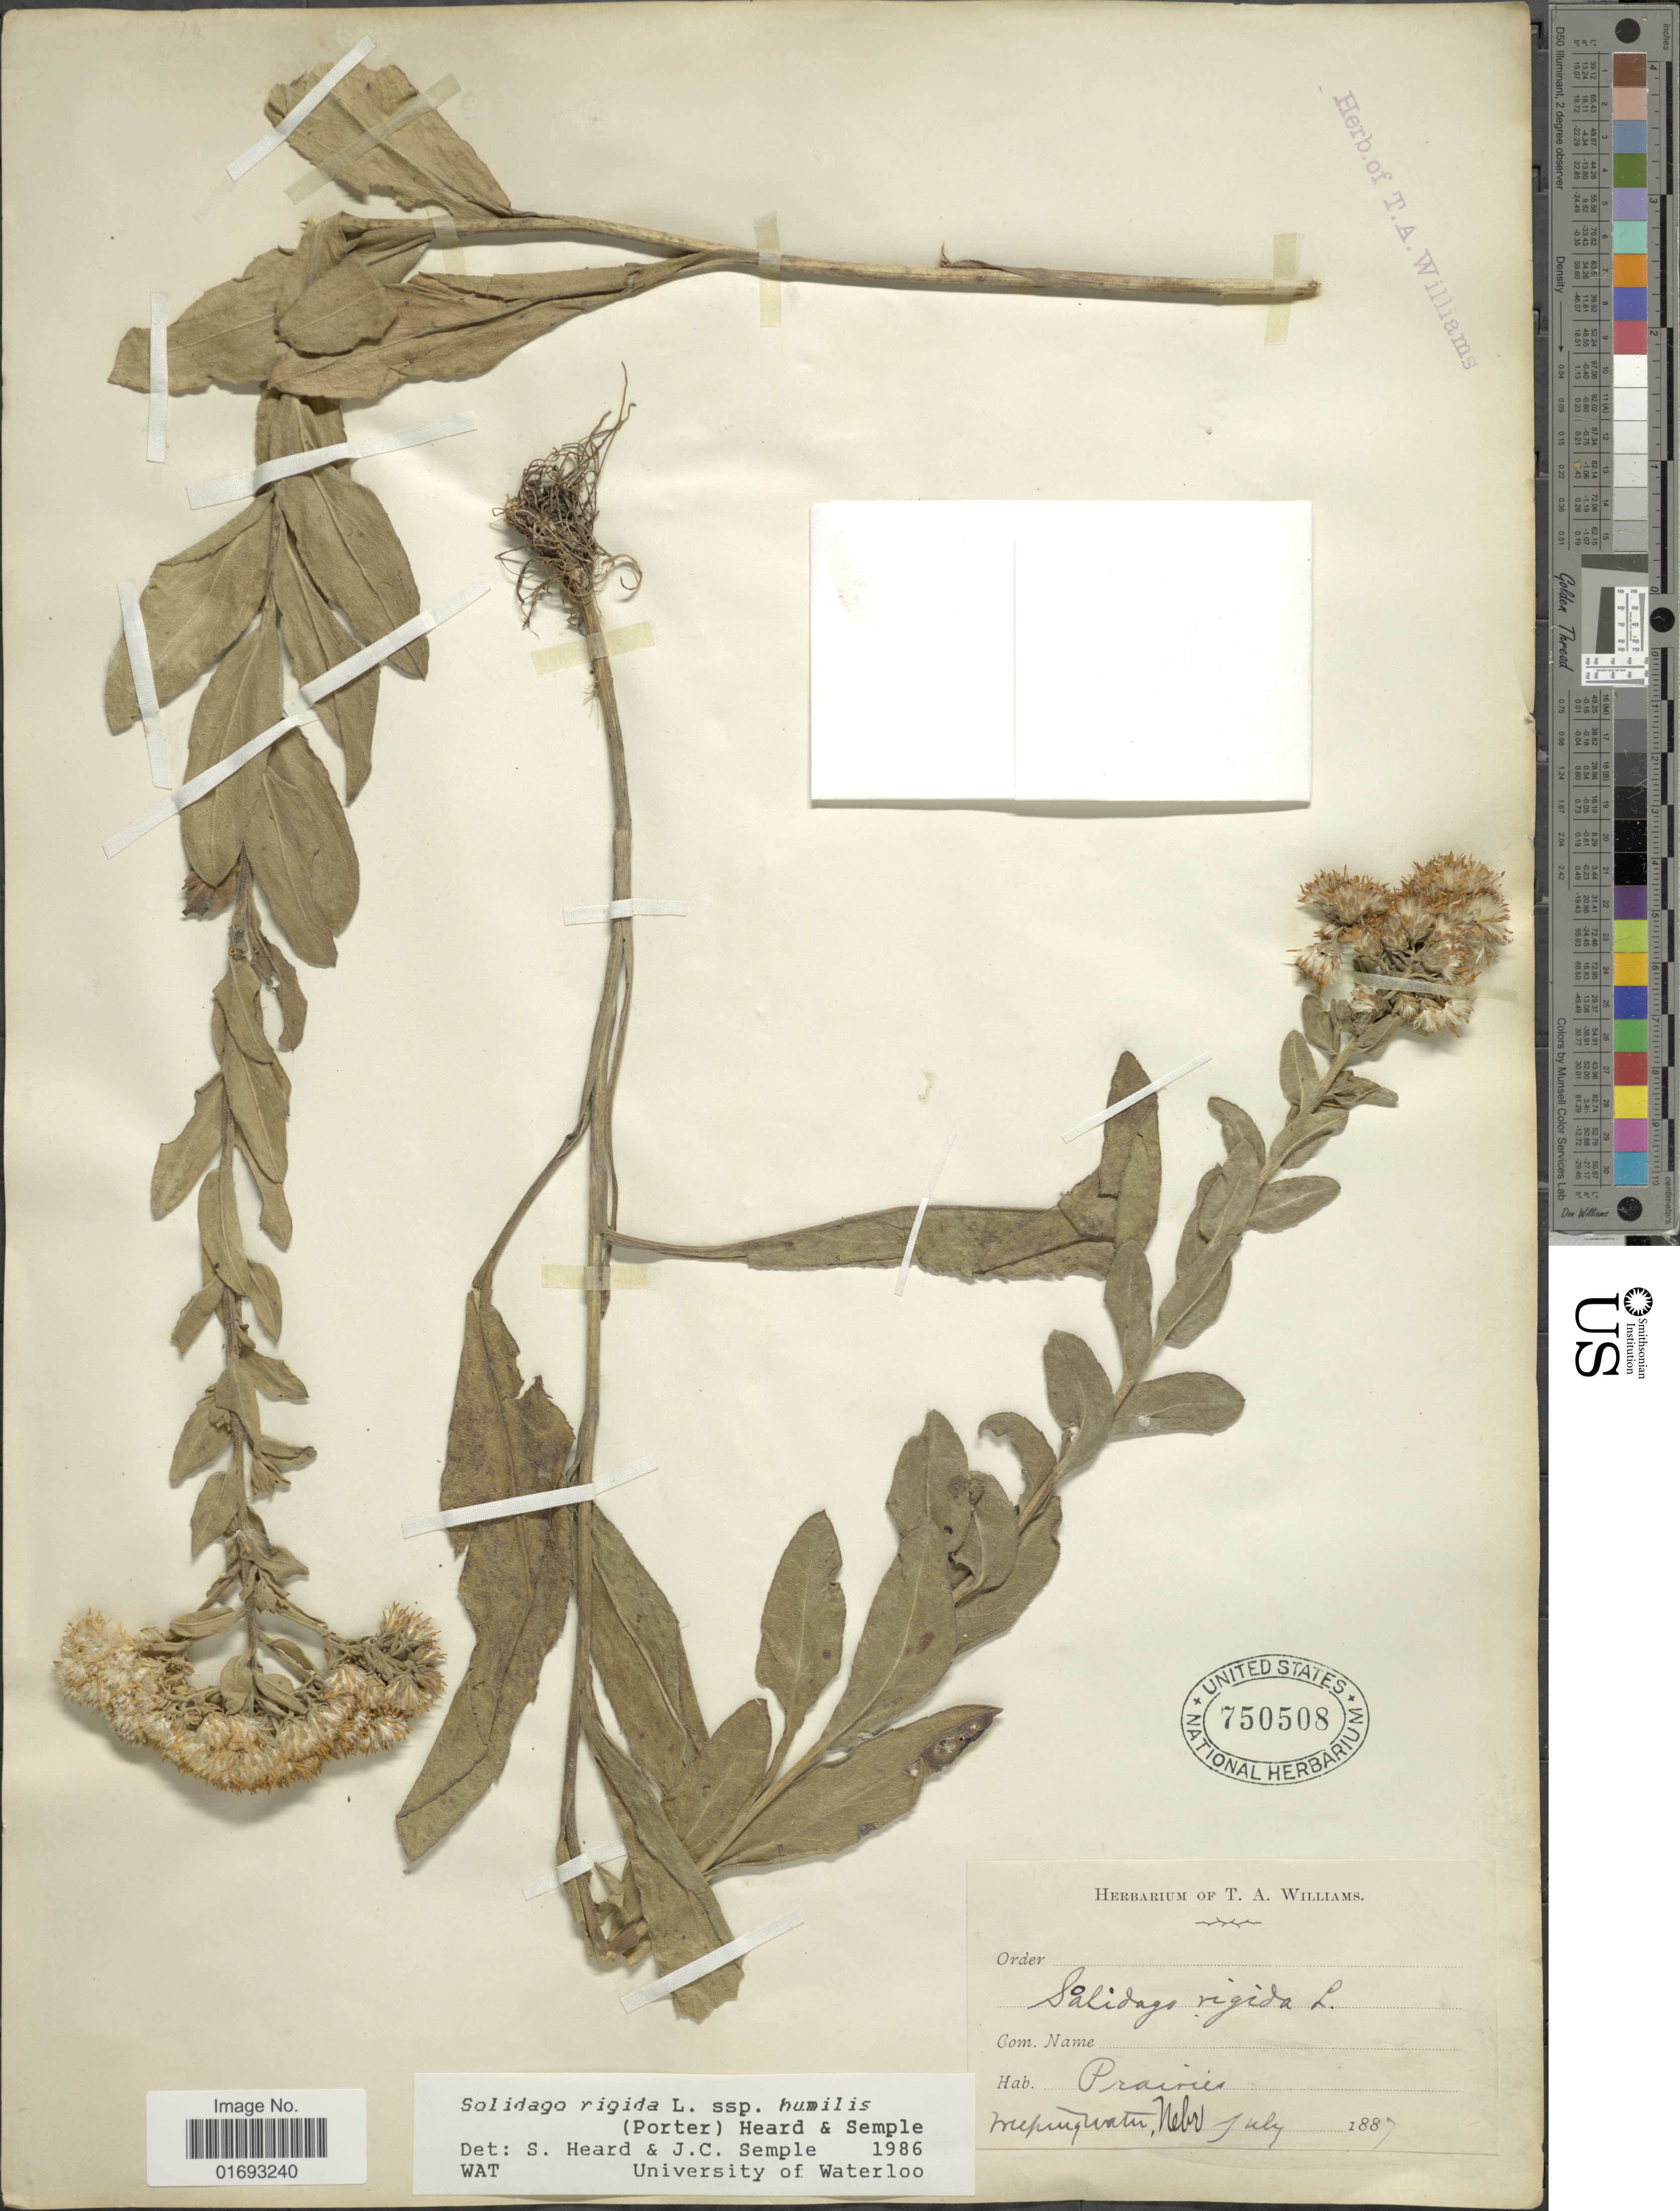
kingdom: Plantae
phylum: Tracheophyta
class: Magnoliopsida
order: Asterales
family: Asteraceae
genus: Oligoneuron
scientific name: Oligoneuron rigidum var. humile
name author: (Porter) G.L. Nesom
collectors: ex herb. Thos. A. Williams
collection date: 1887-07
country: United States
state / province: Nebraska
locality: Prairies, Weeping Water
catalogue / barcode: US 750508